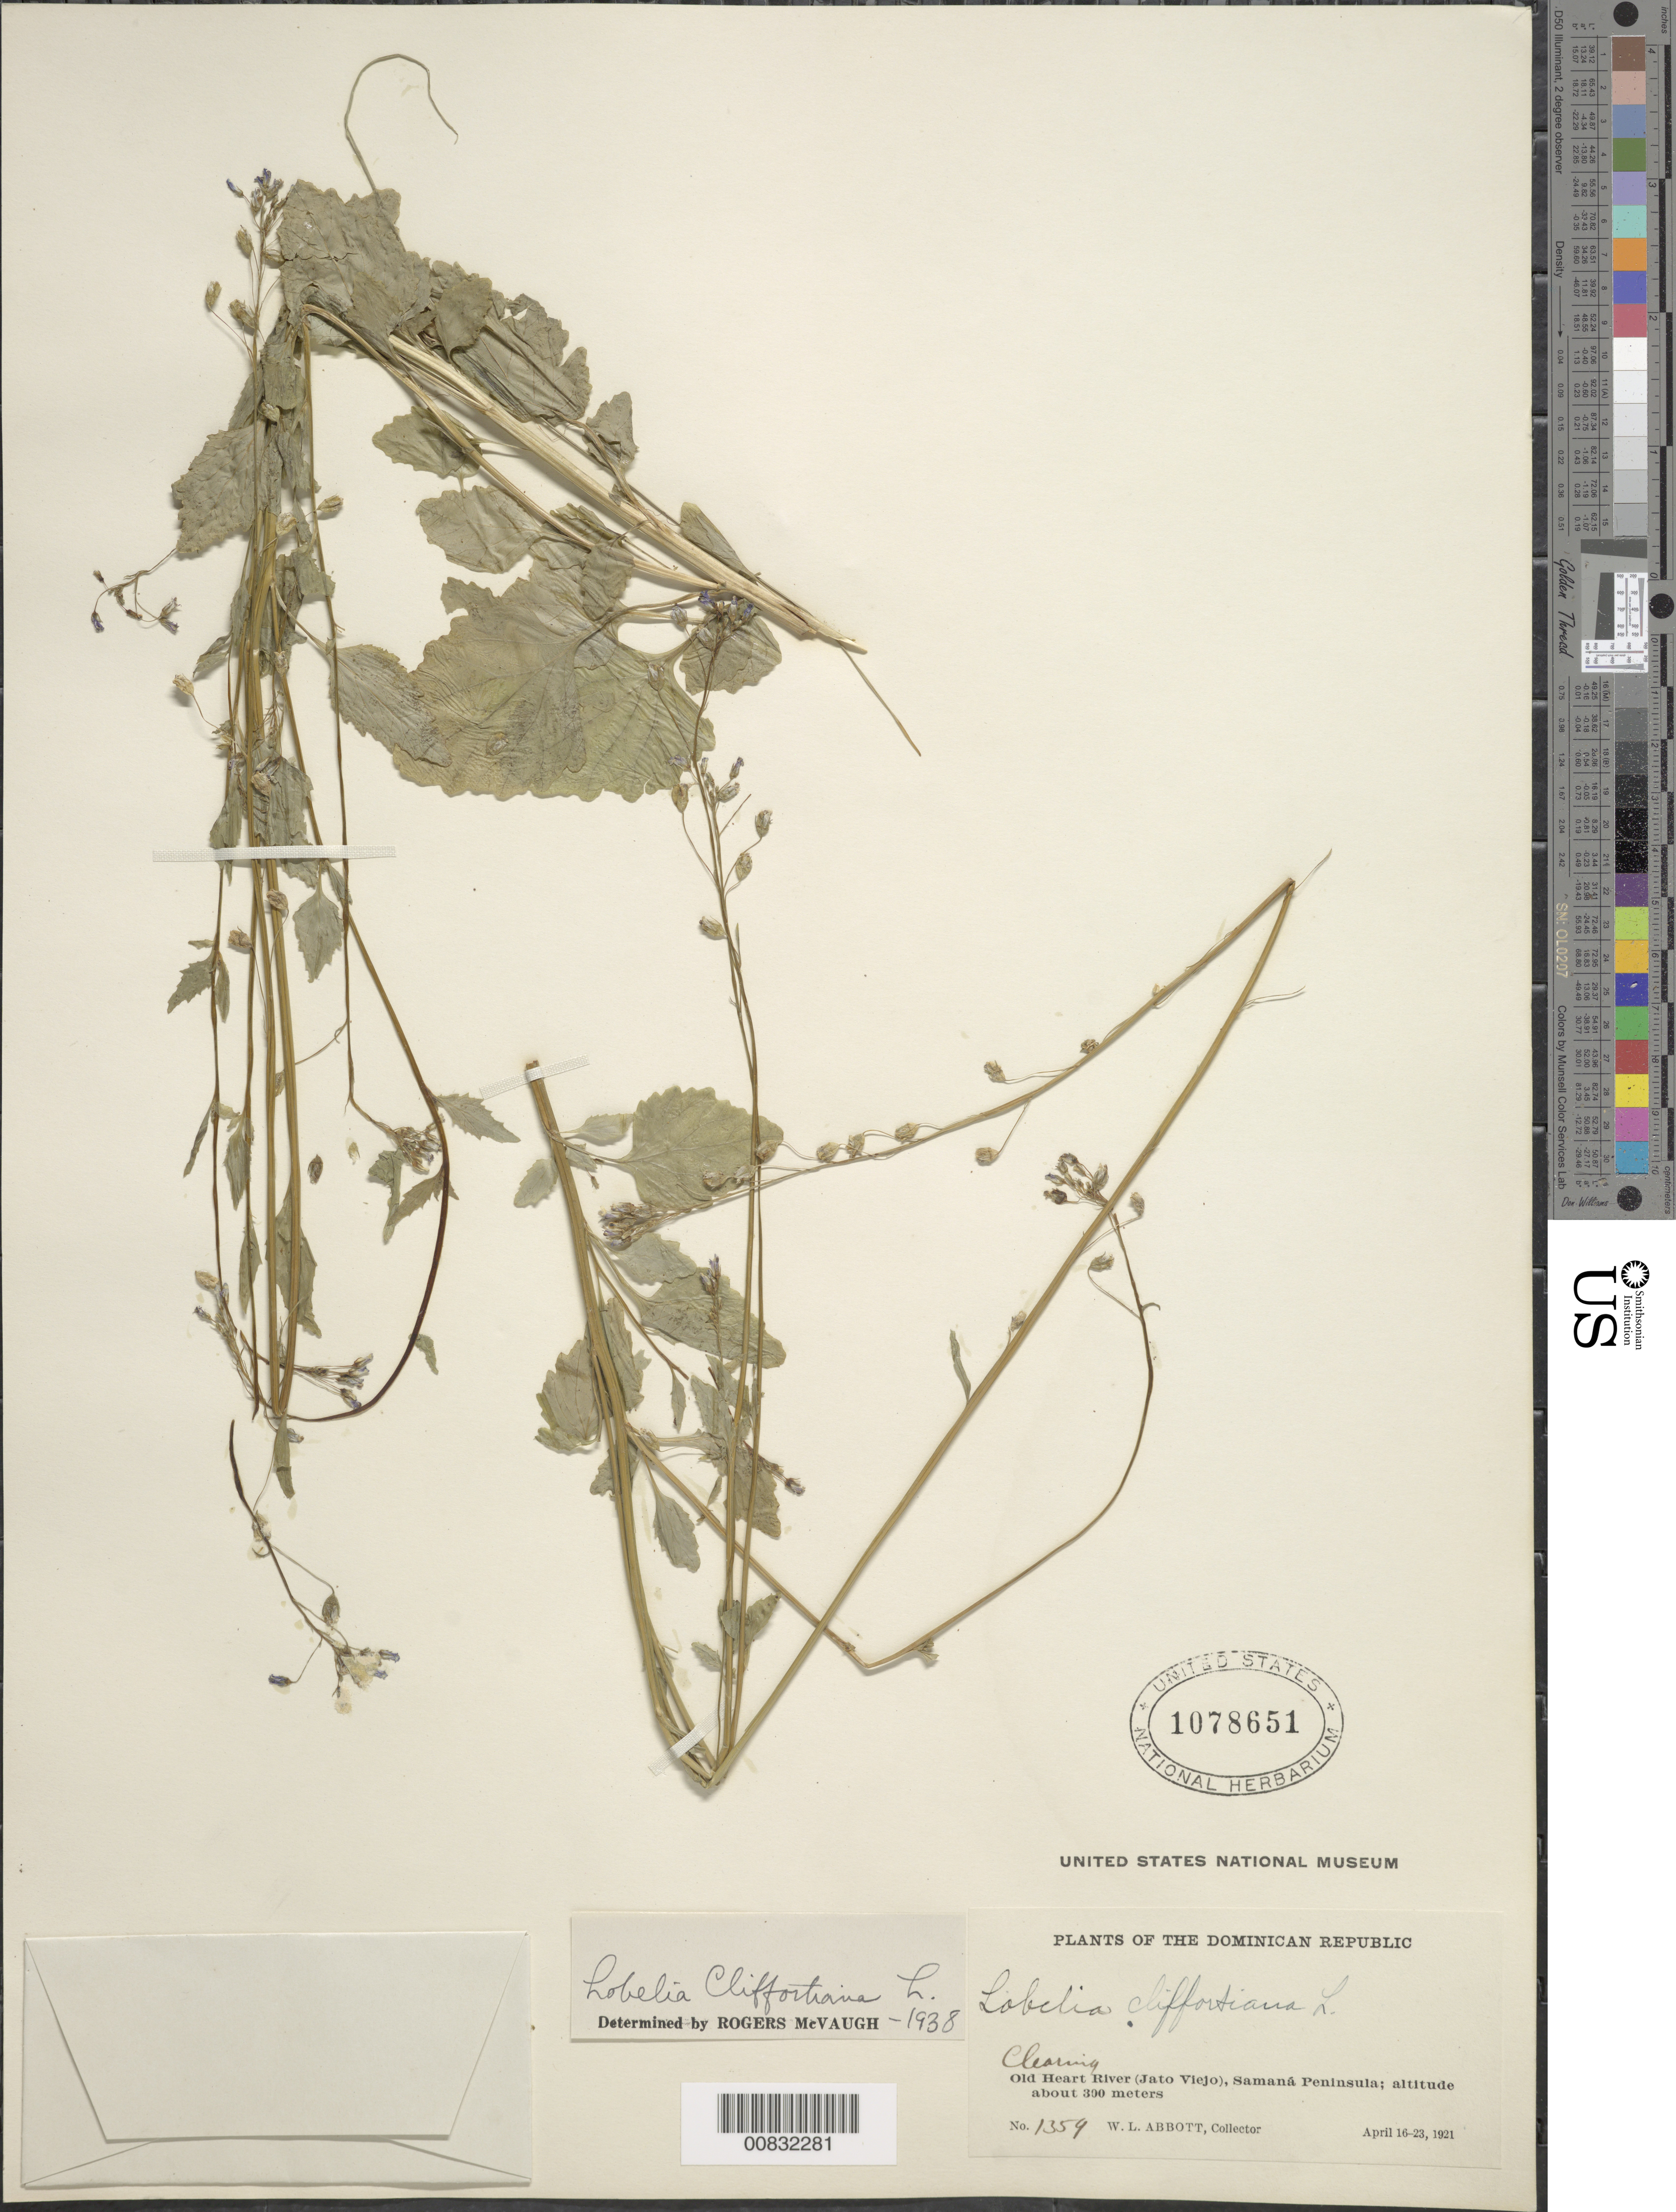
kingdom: Plantae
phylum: Tracheophyta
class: Magnoliopsida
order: Asterales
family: Campanulaceae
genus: Lobelia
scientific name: Lobelia cliffortiana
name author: L.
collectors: W. L. Abbott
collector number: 1359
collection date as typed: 16 Apr 1921 to 23 Apr 1921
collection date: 1921-04-16/1921-04-23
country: Dominican Republic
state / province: Samana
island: Hispaniola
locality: Old Heart River (Jato Viejo), Samaná Peninsula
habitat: Clearing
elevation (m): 300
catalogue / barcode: US 1078651